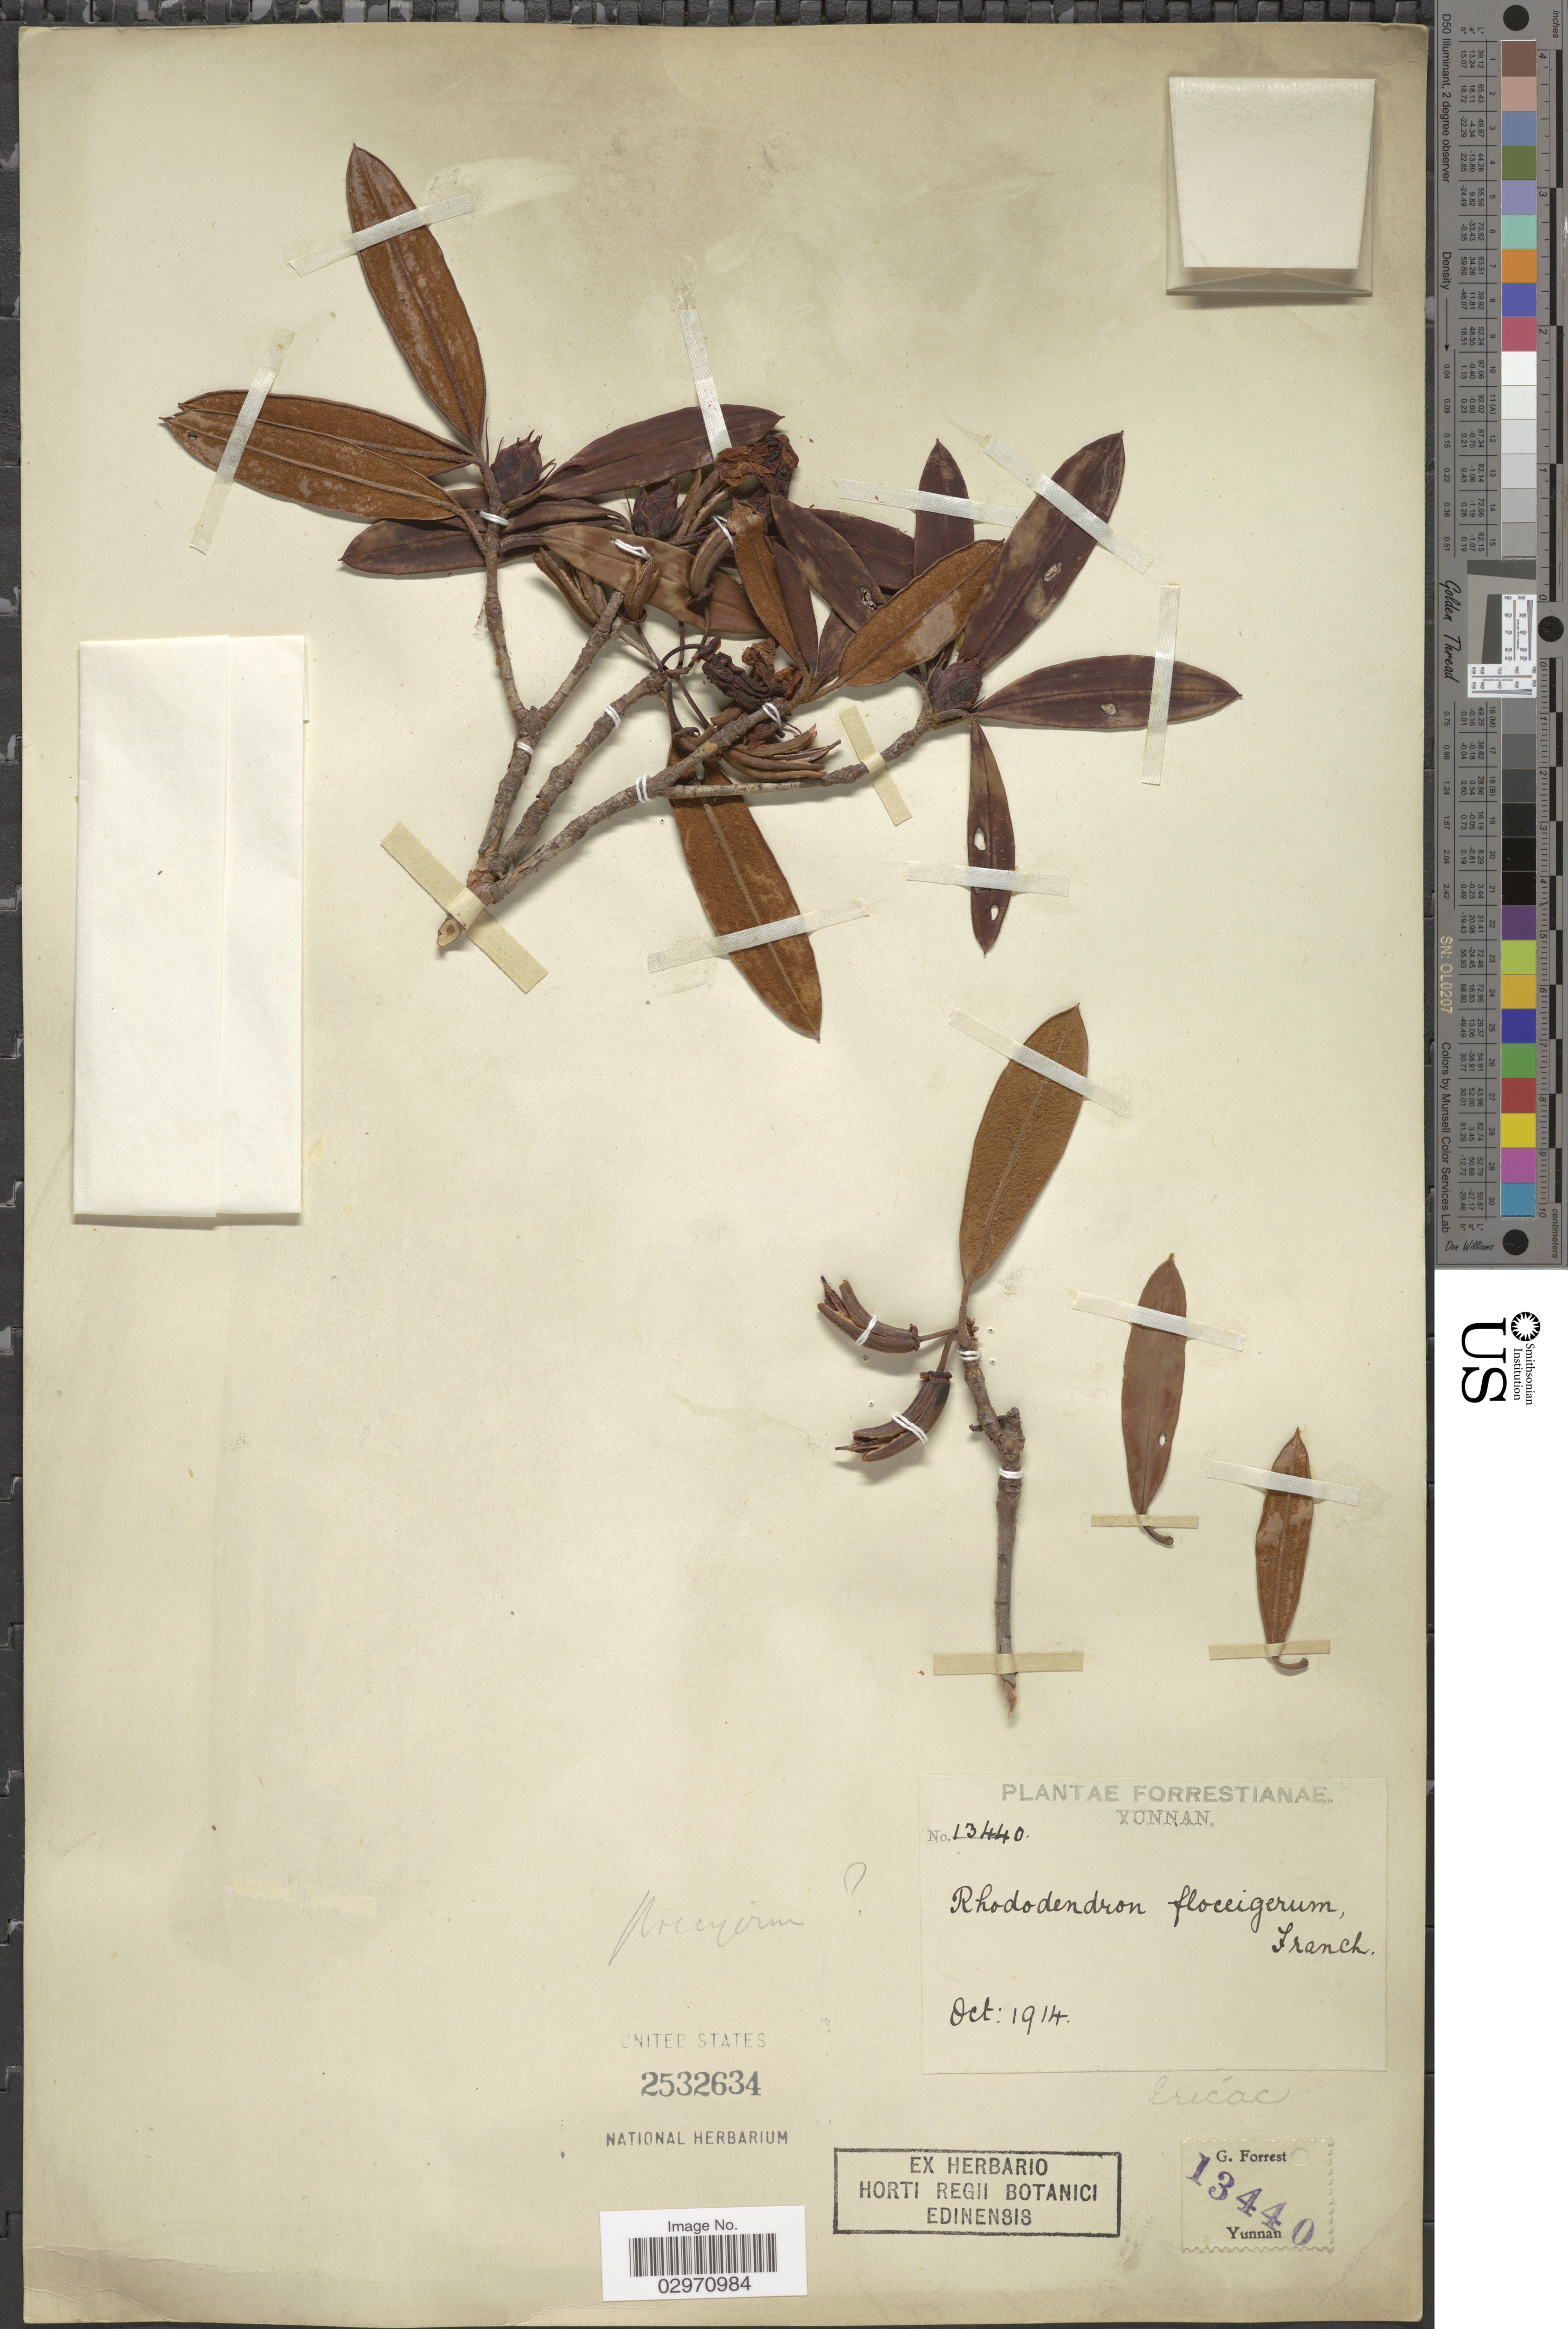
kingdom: Plantae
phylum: Tracheophyta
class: Magnoliopsida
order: Ericales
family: Ericaceae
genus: Rhododendron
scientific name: Rhododendron floccigerum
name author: Franch.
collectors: G. Forrest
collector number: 13440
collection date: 1914-10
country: China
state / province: Yunnan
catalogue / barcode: US 2532634